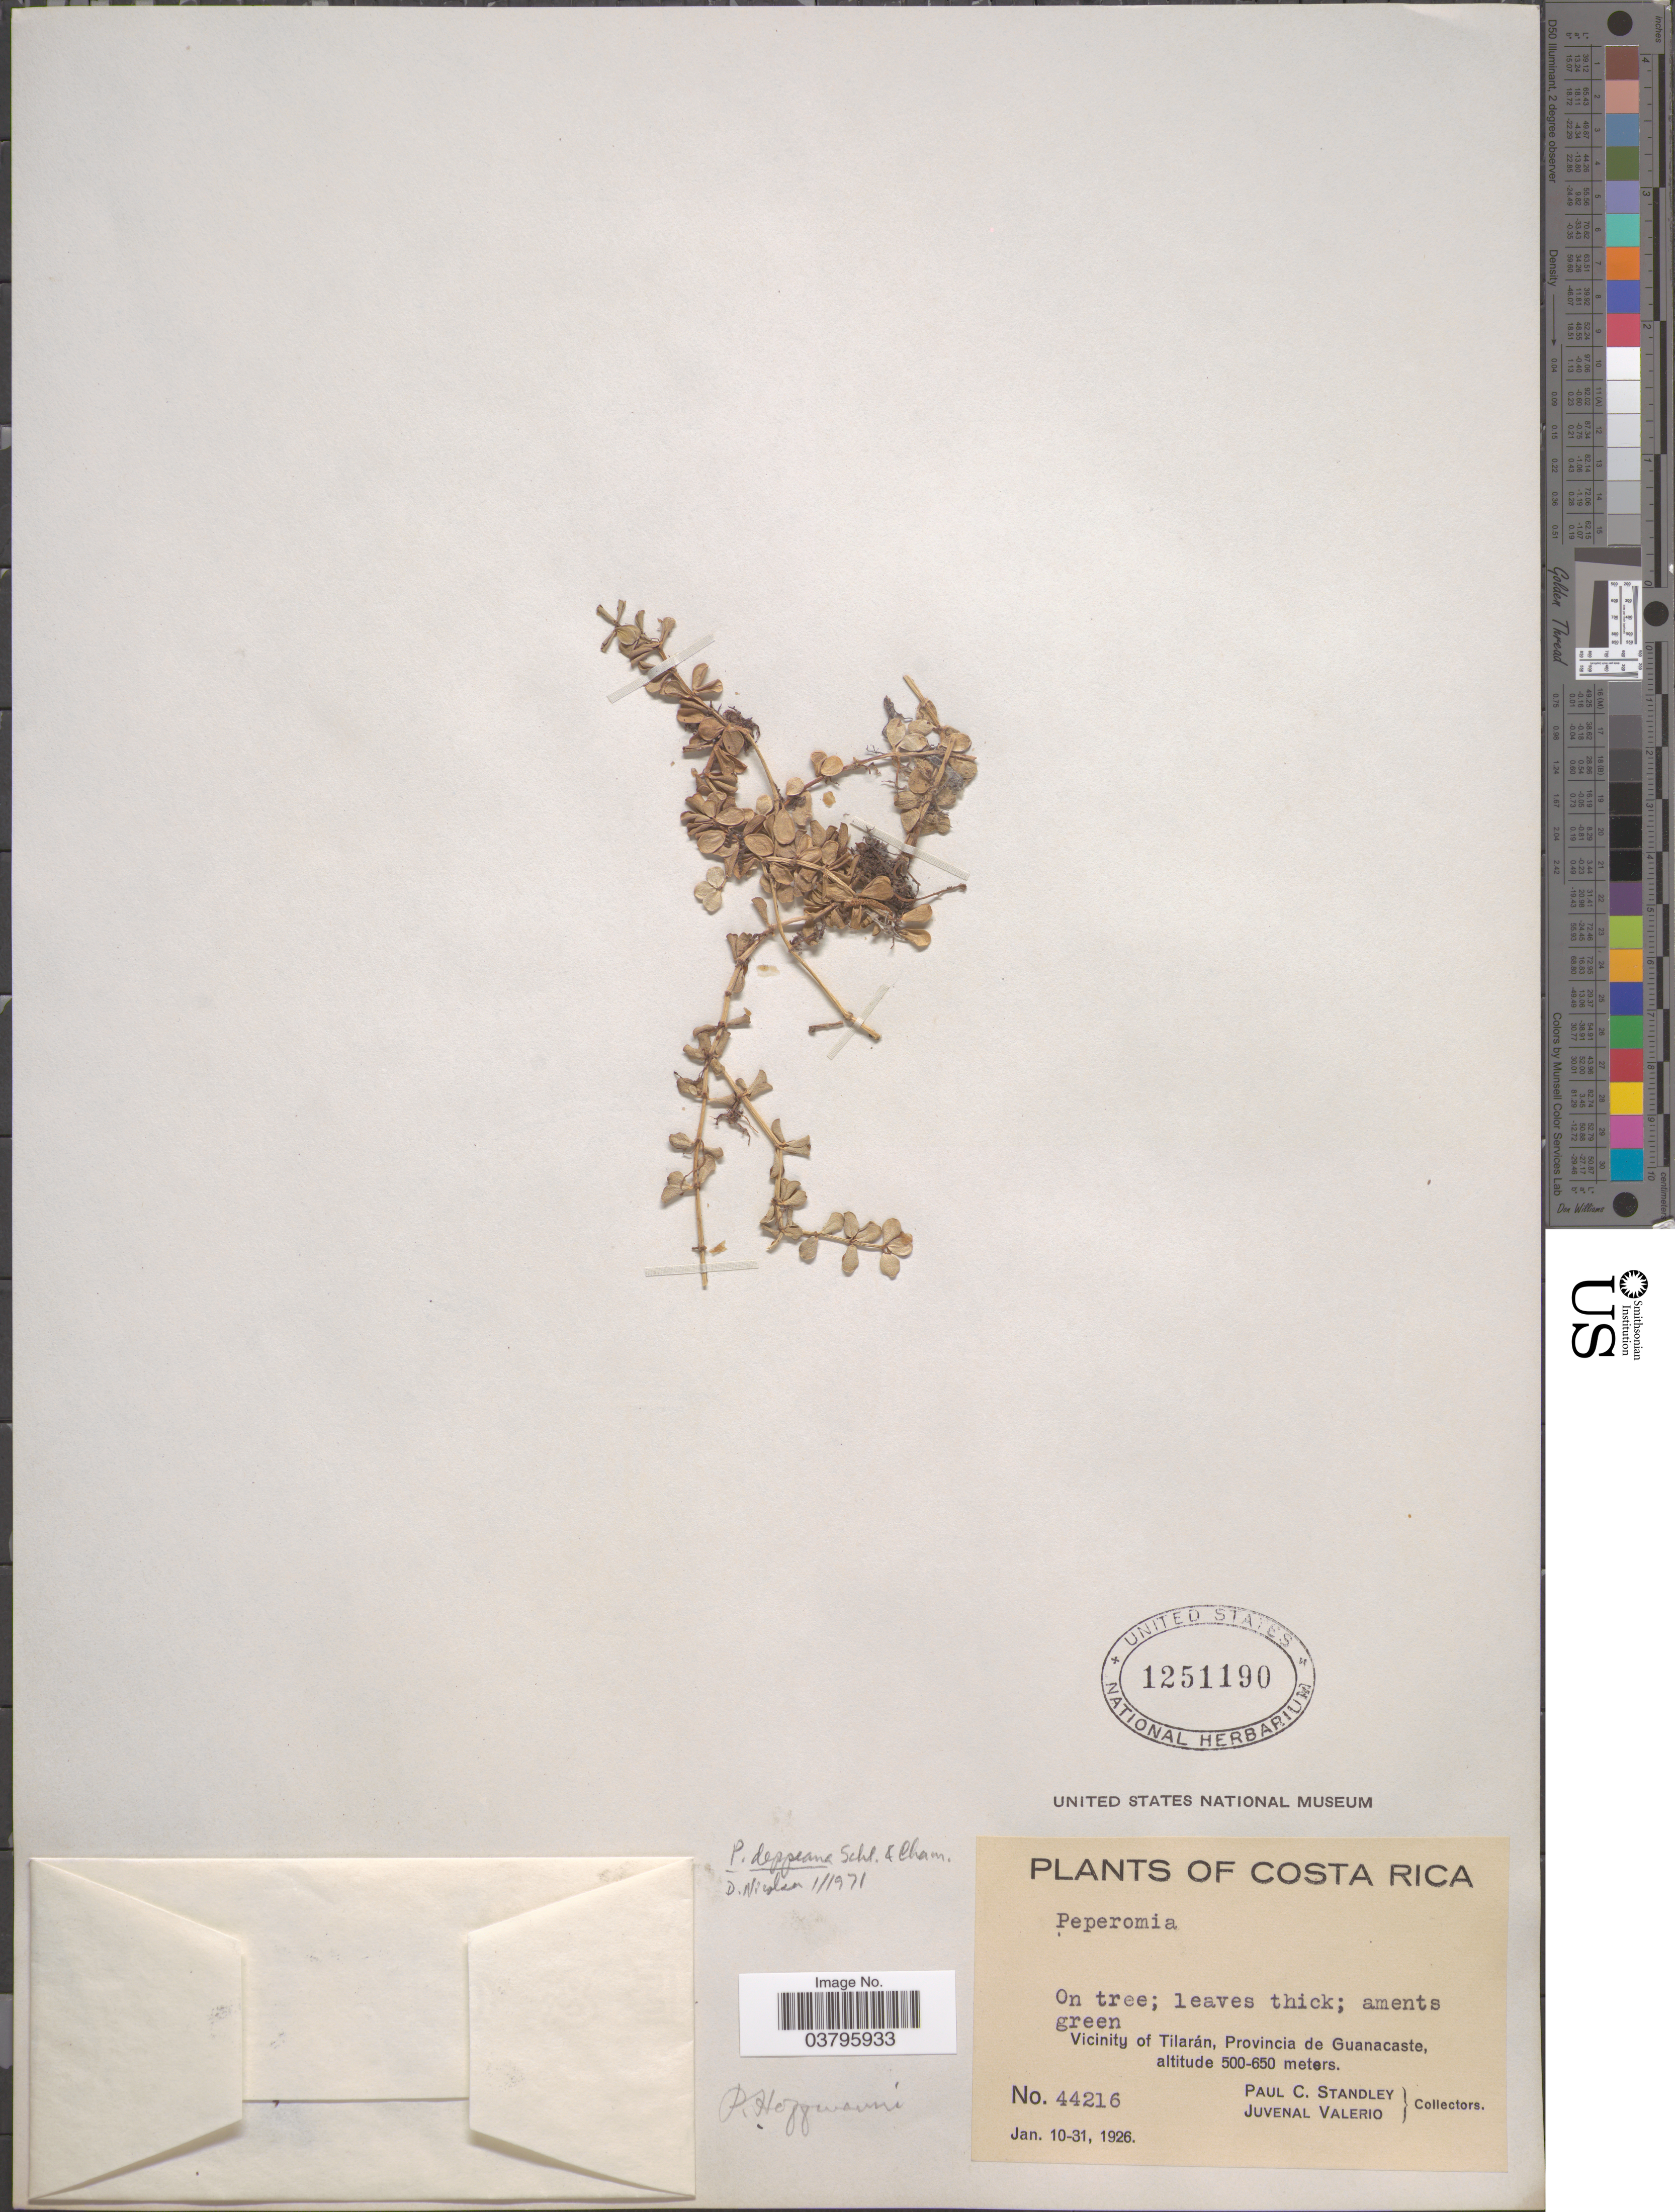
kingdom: Plantae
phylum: Tracheophyta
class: Magnoliopsida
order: Piperales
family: Piperaceae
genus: Peperomia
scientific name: Peperomia deppeana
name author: Schltdl. & Cham.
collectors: P. C. Standley & J. Valerio R.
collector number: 44216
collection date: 1926-01-10/1926-01-31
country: Costa Rica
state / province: Guanacaste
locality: Vicinity of Tilarán.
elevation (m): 500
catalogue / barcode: US 1251190